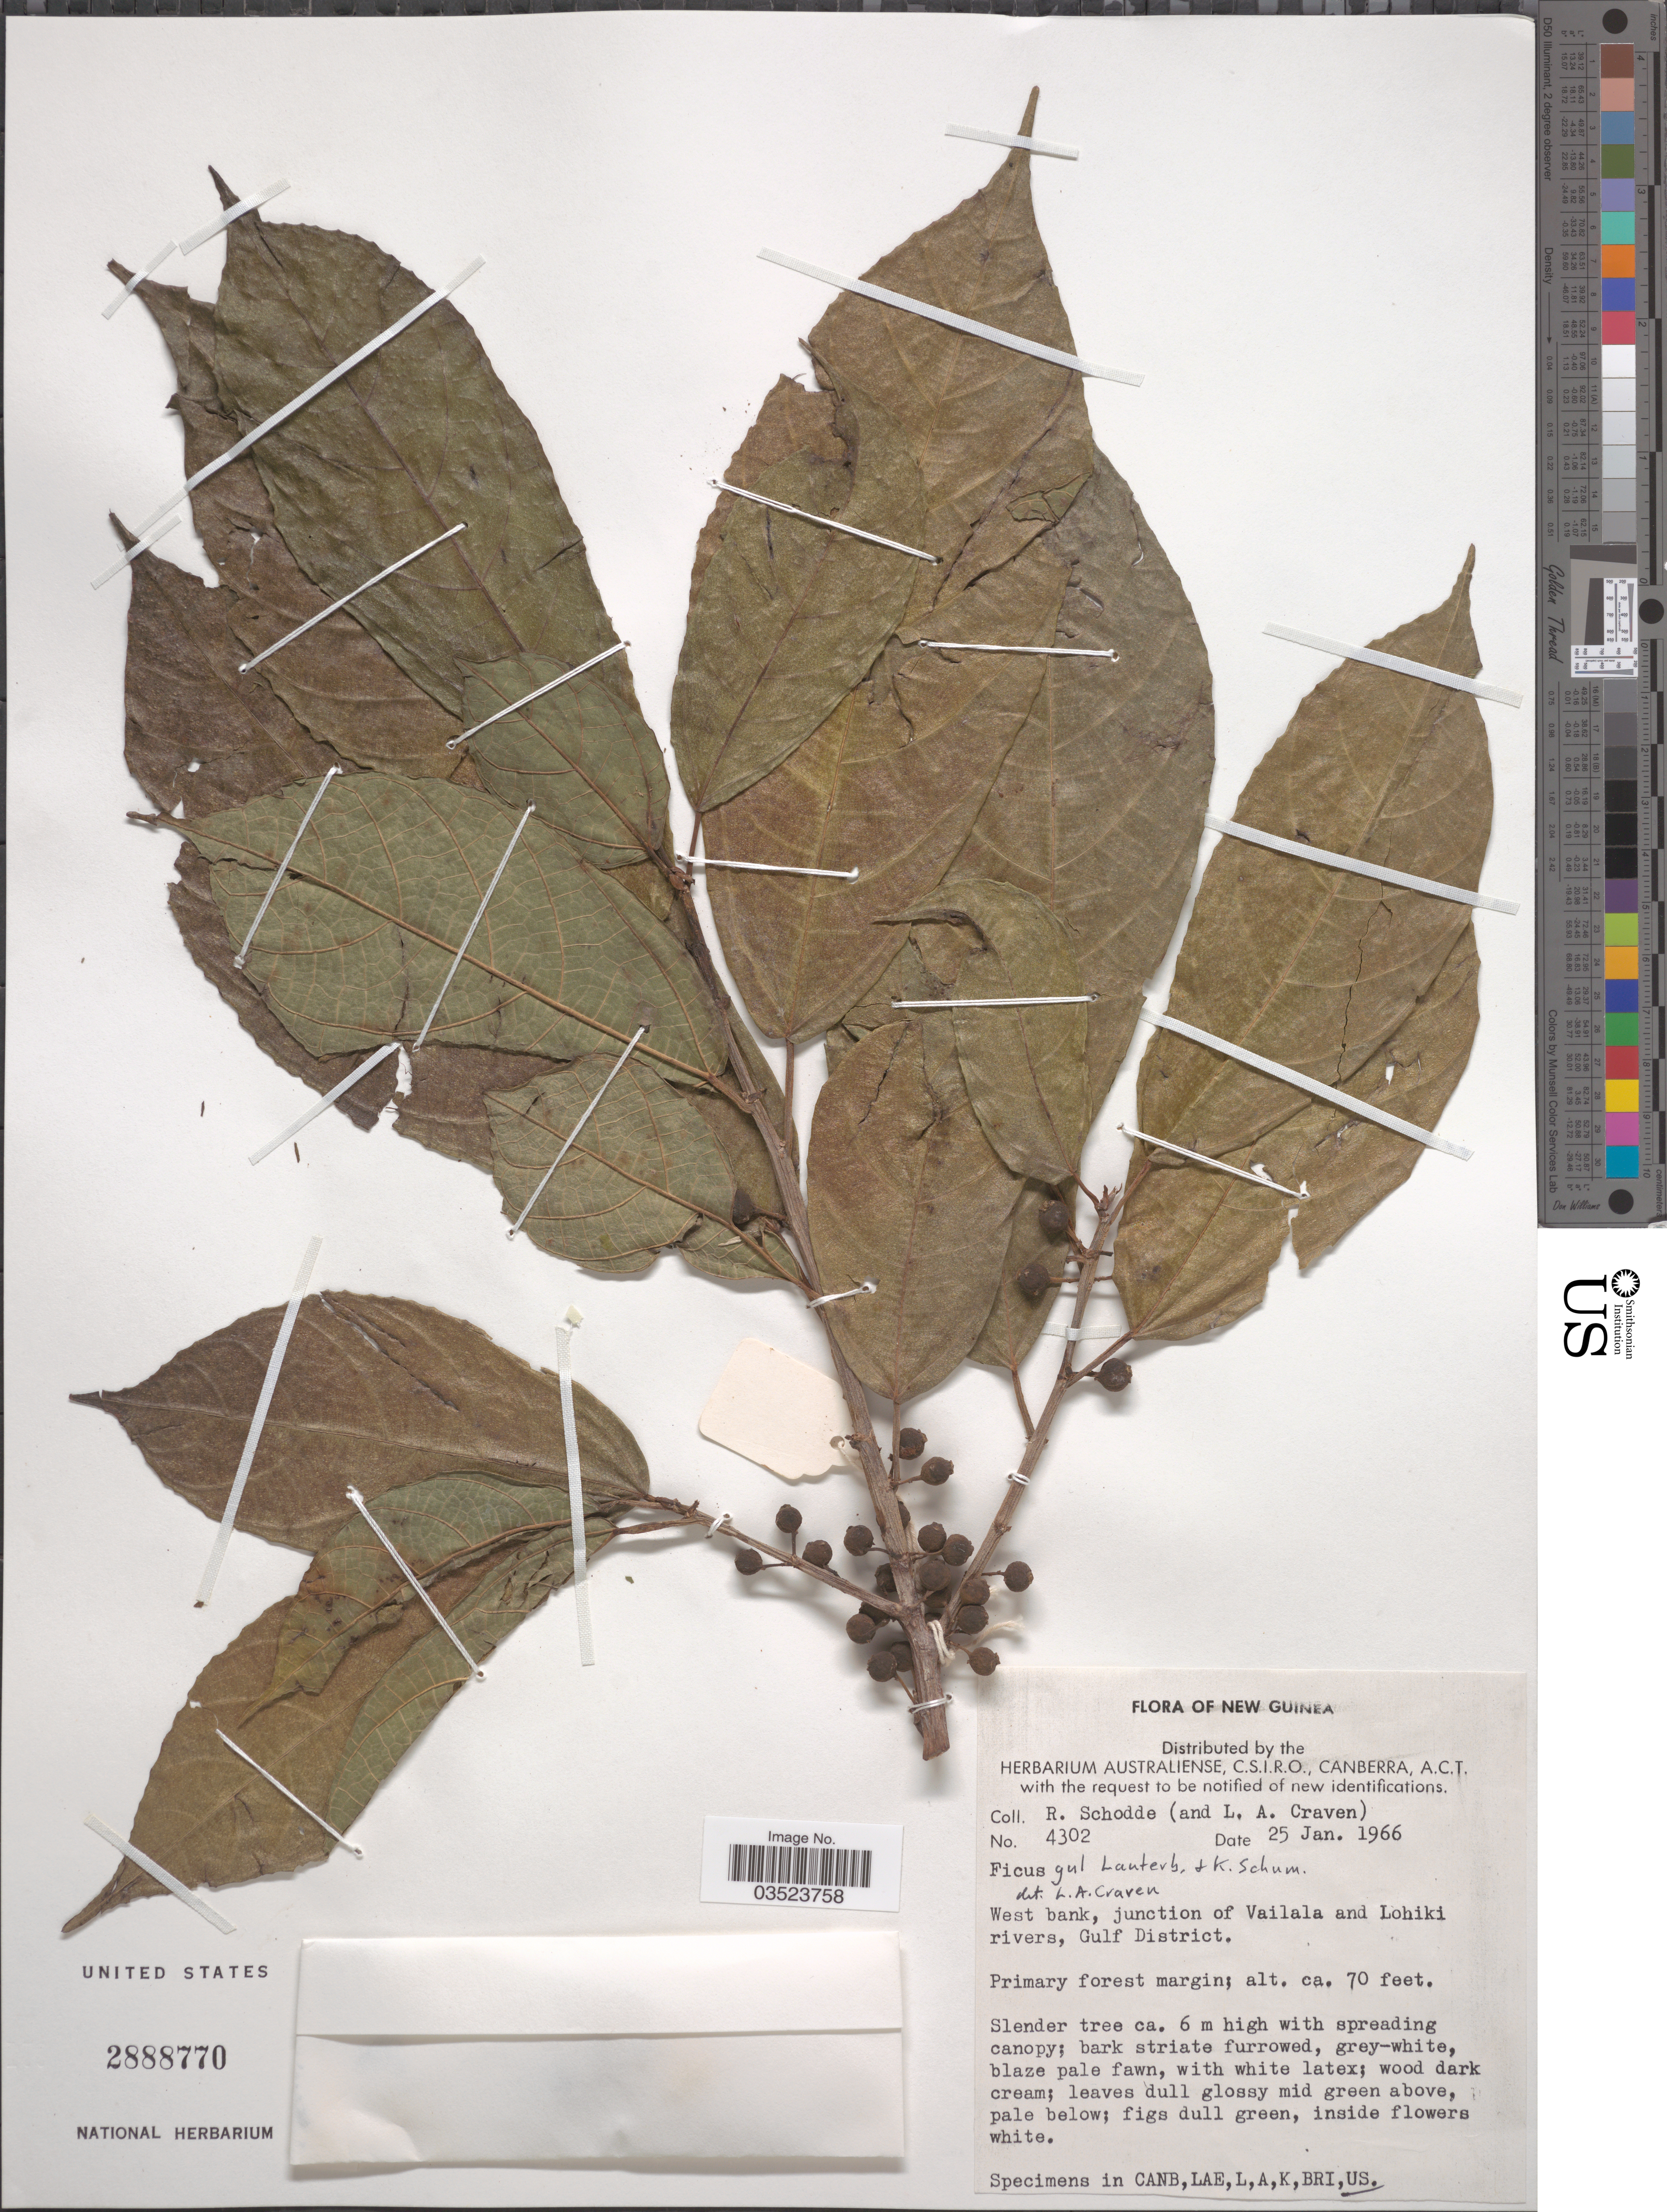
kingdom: Plantae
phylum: Tracheophyta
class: Magnoliopsida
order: Rosales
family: Moraceae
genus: Ficus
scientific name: Ficus gul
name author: Lauterb. & K. Schum.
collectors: R. Schodde & L. A. Craven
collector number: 4302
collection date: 1966-01-25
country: Papua New Guinea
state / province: Gulf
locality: New Guinea. West bank, junction of Vailala and Lohiki rivers, Gulf District.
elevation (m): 21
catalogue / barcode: US 2888770